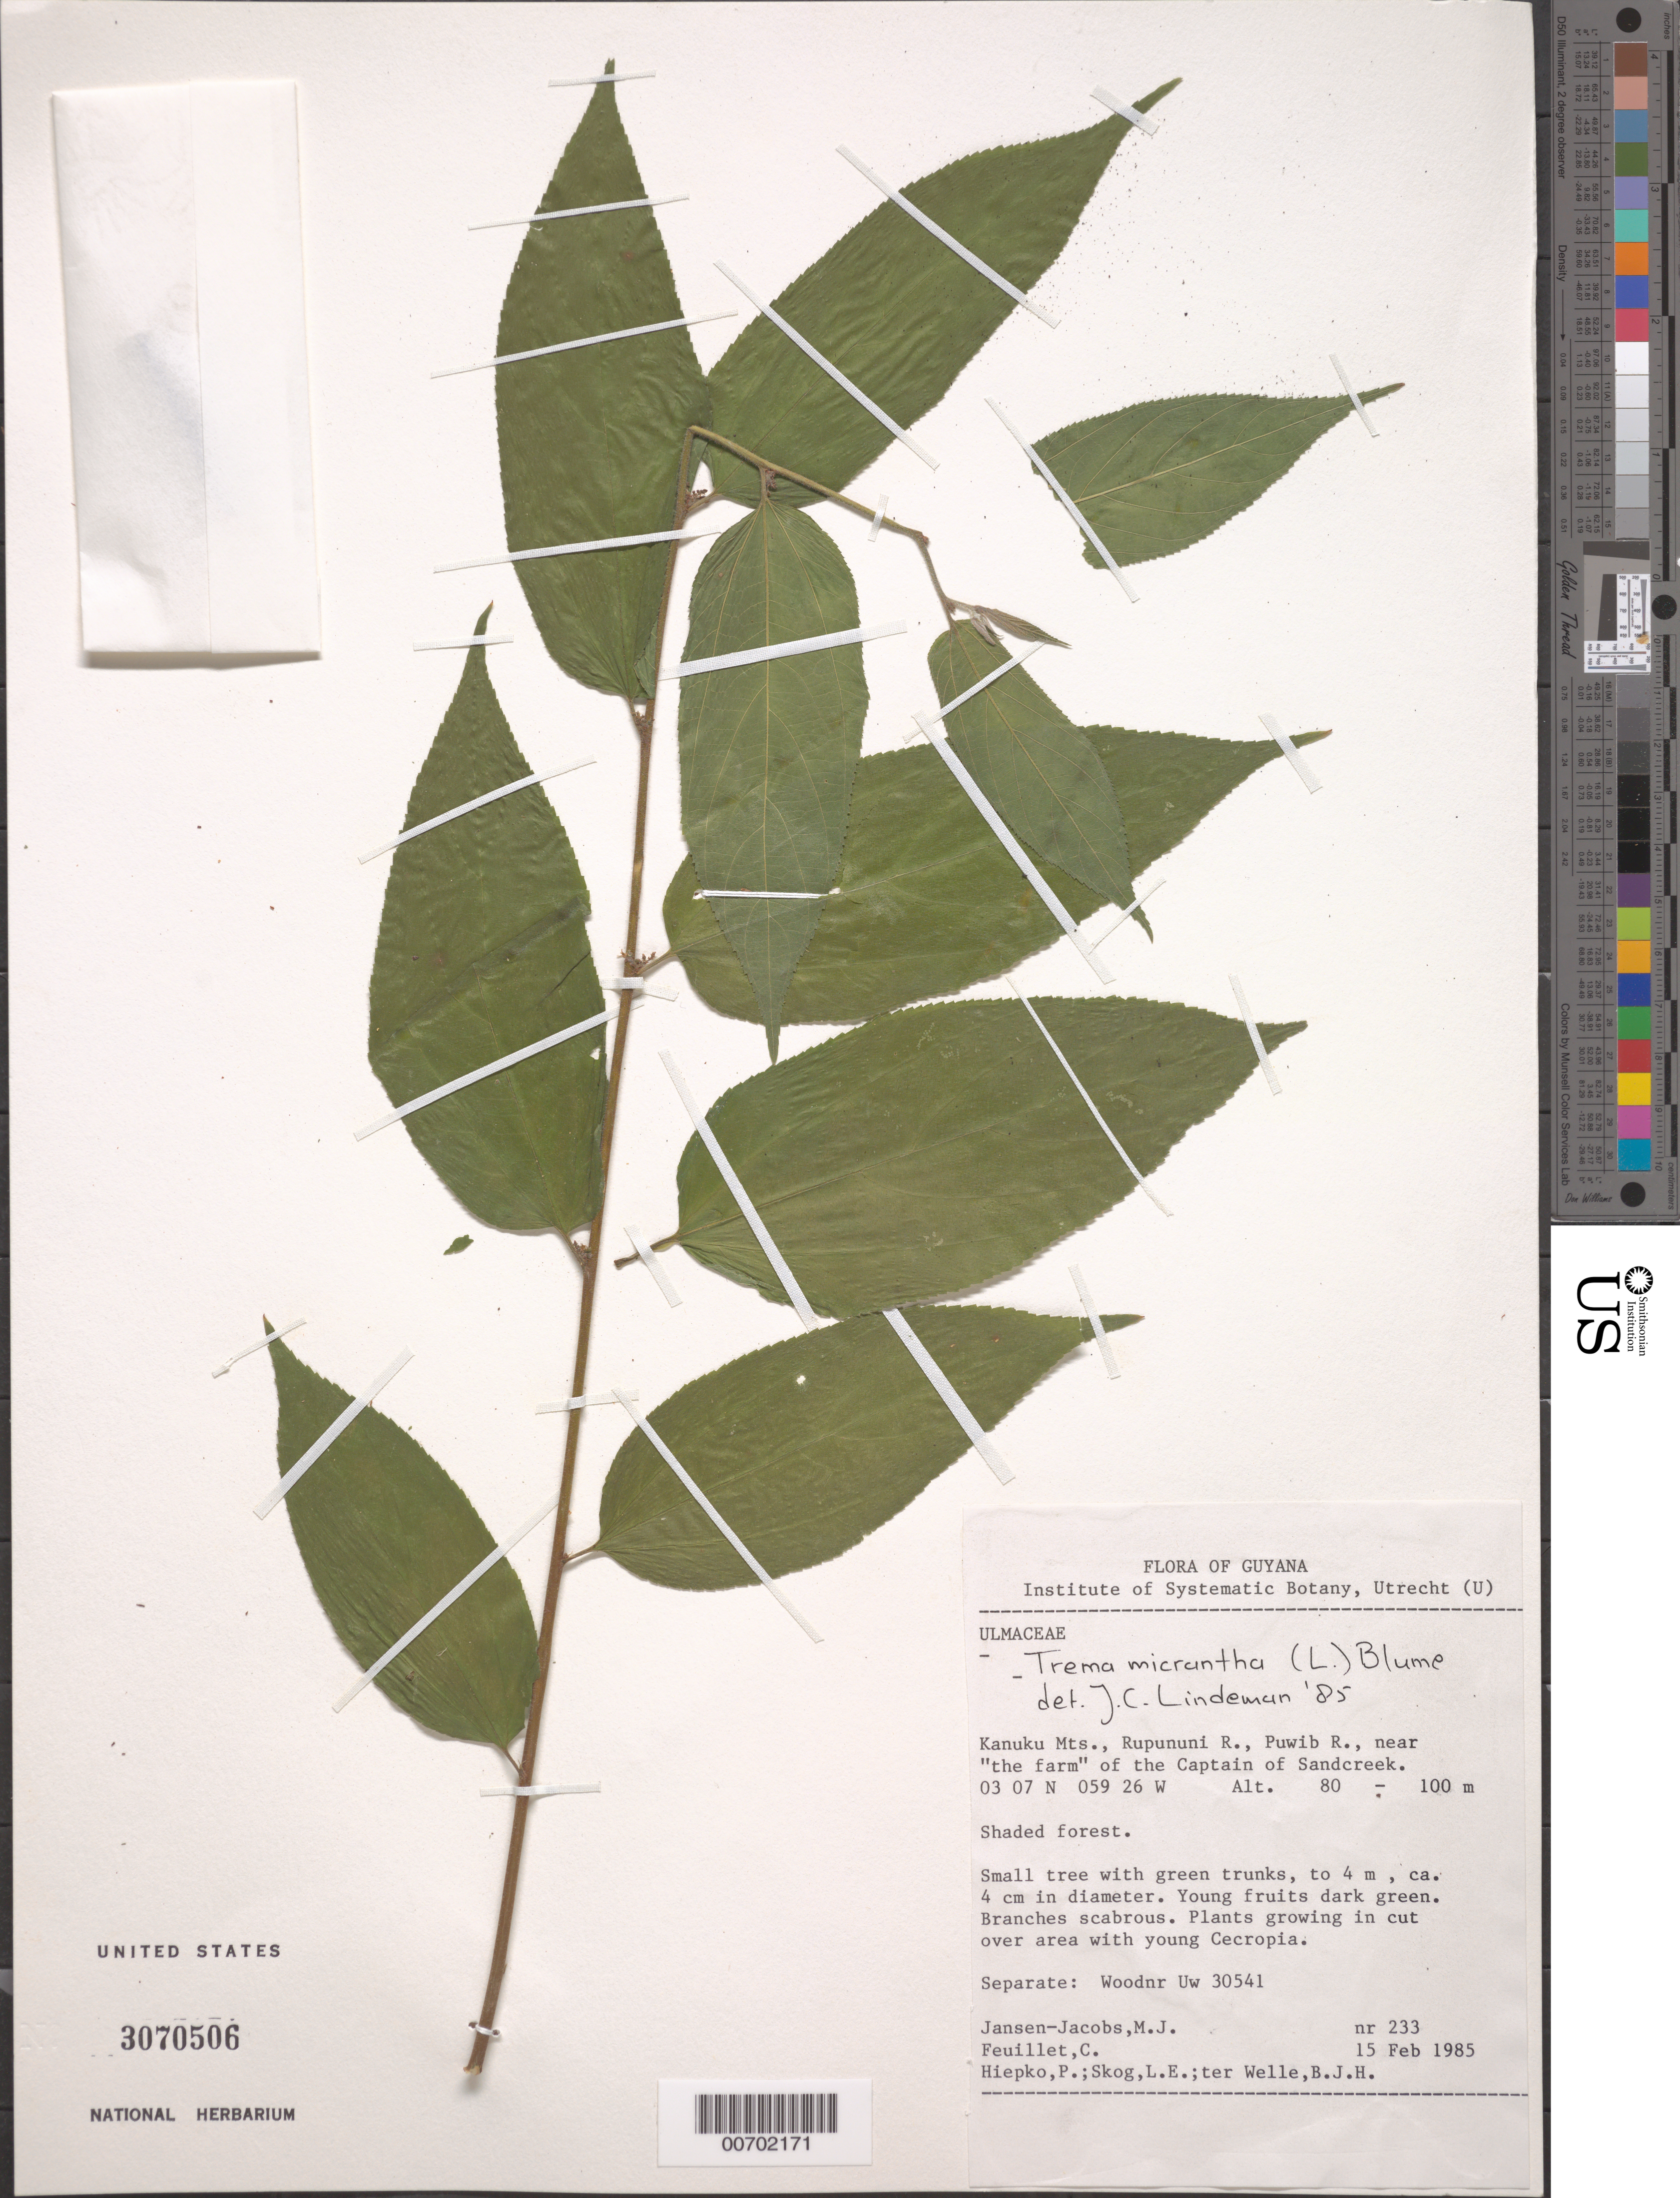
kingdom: Plantae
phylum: Tracheophyta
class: Magnoliopsida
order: Rosales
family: Cannabaceae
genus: Trema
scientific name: Trema micranthum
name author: (L.) Blume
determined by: Lindeman, J. C.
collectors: M. J. Jansen-Jacobs, C. Feuillet, P. H. Hiepko, L. E. Skog & B. Welle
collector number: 233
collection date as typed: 15-Feb-85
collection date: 1985-02-15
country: Guyana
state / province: U. Takutu-U. Essequibo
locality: Kanuku Mts., Rupununi R., Puwib R. near "the farm" of the Captain of Sandcreek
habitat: Shaded forest, growing in cut over area with young Cecropia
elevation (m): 80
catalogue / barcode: US 3070506